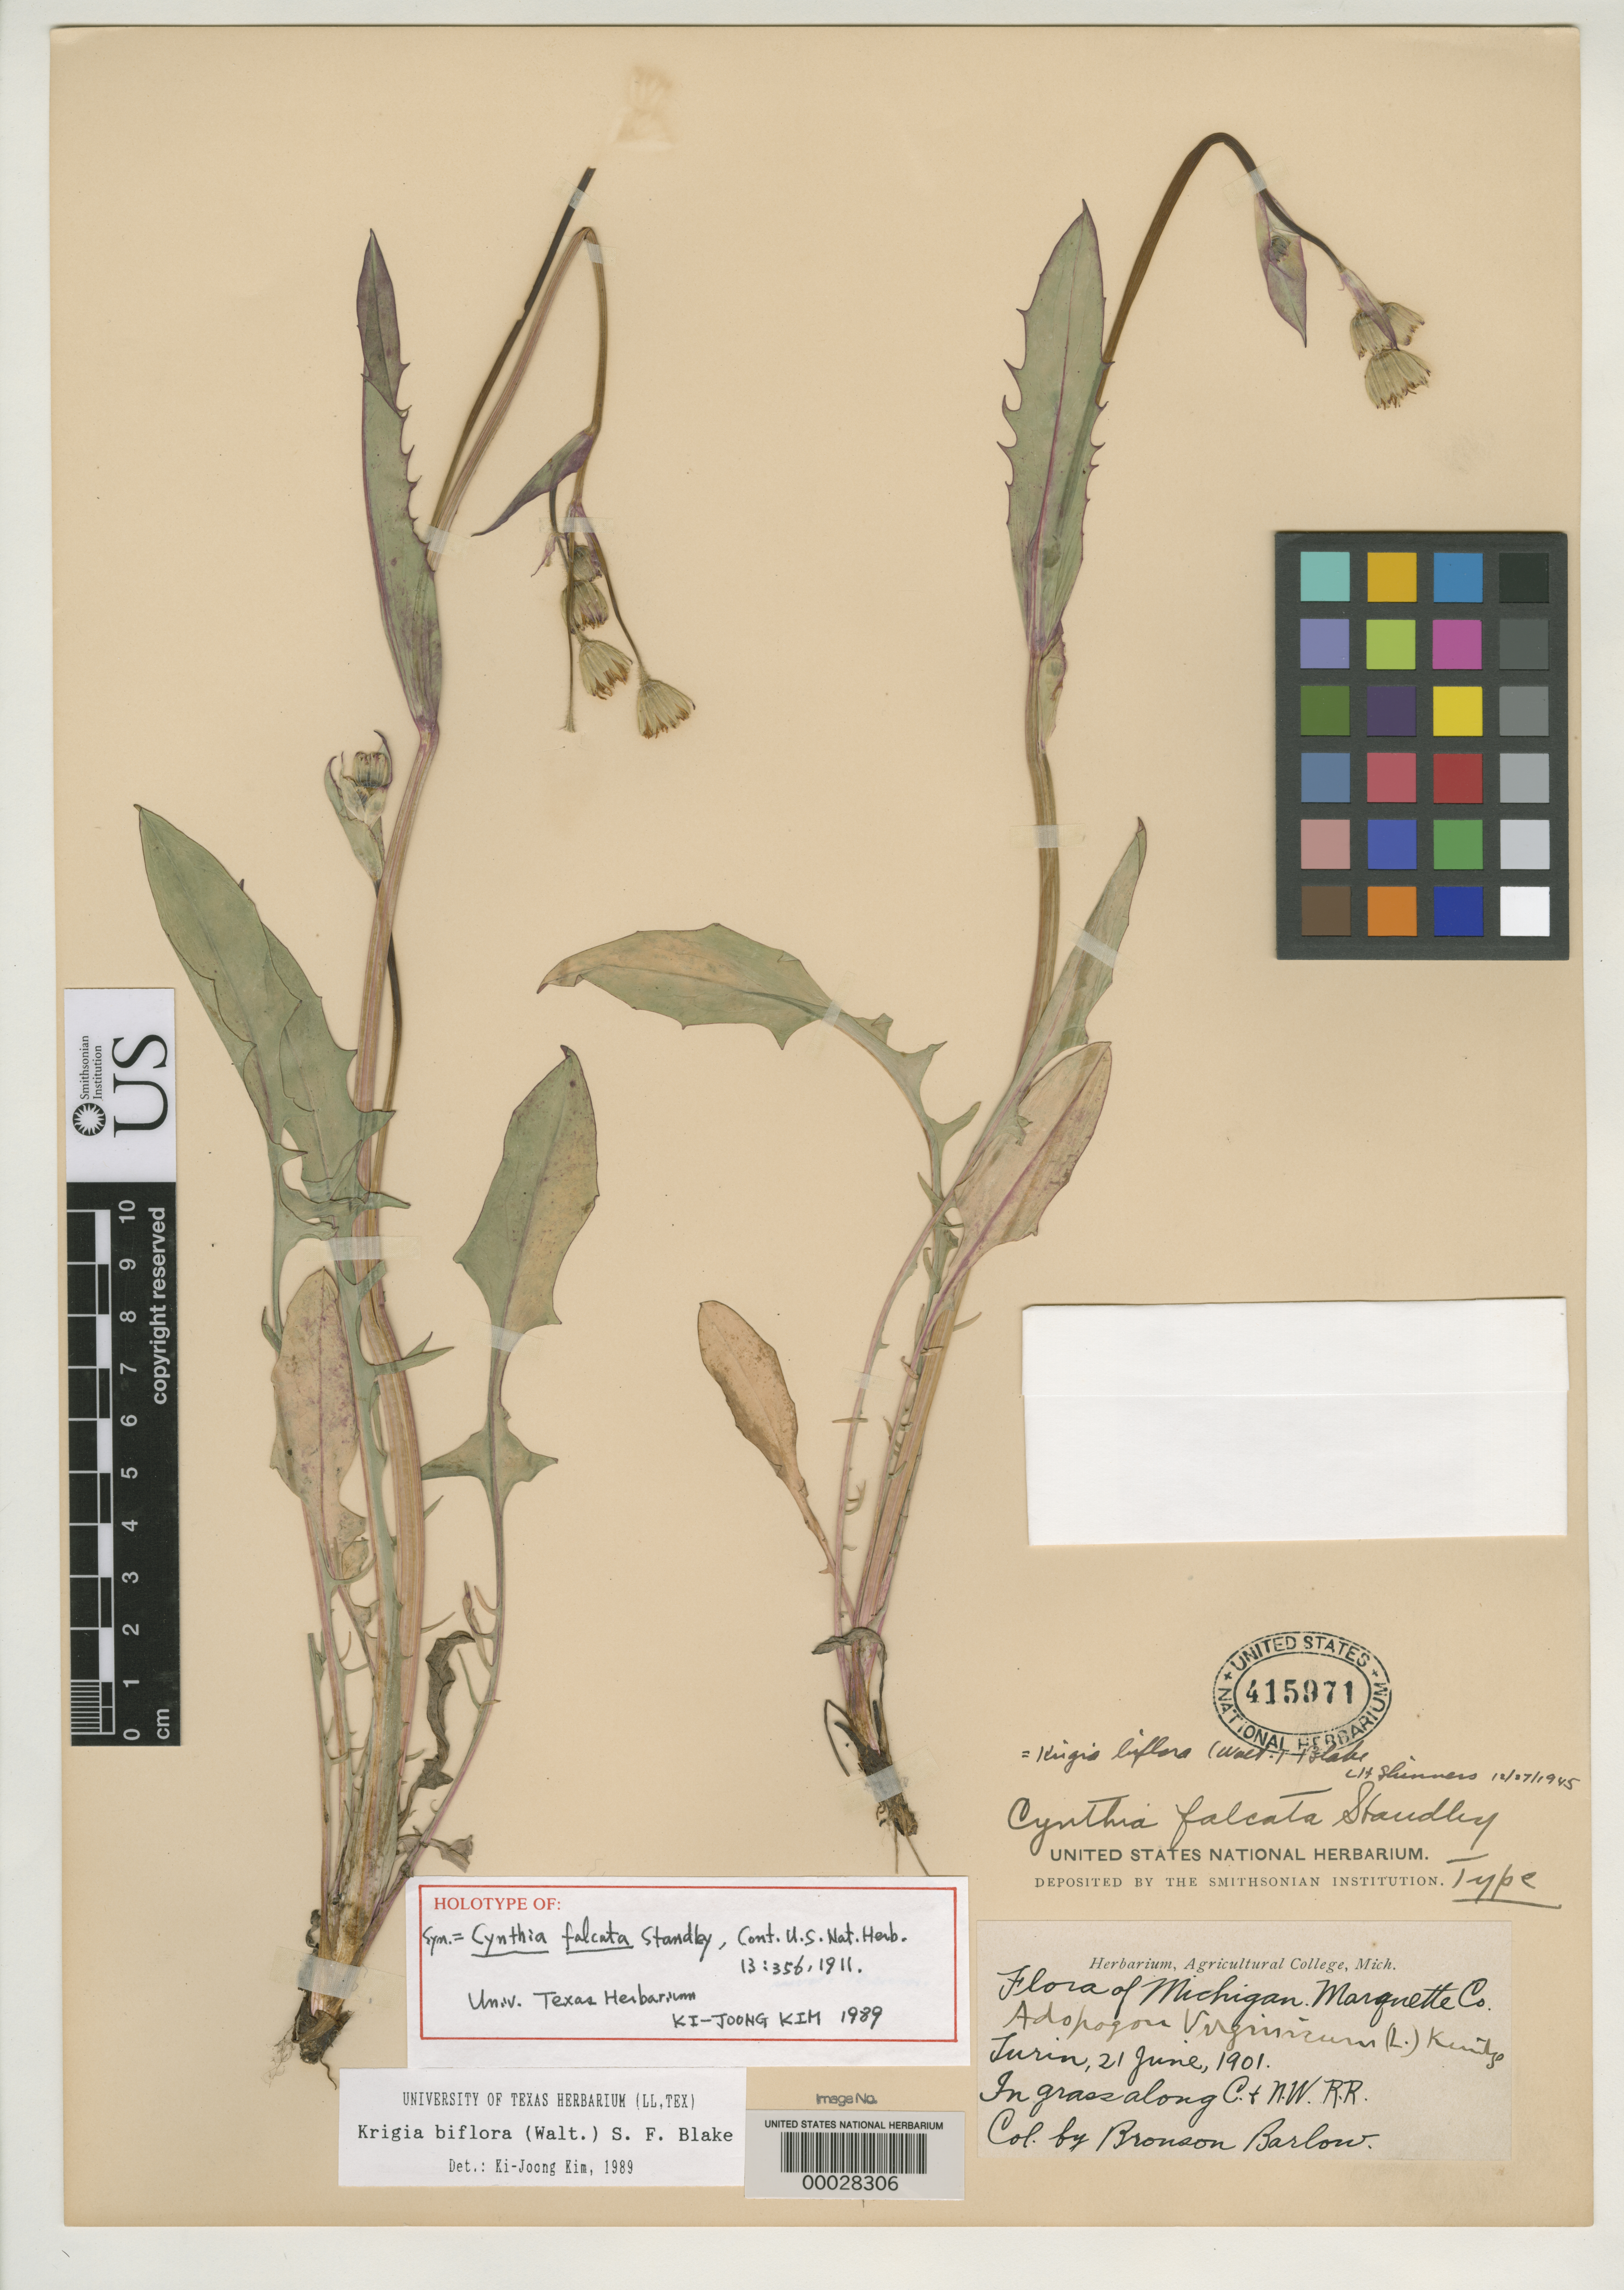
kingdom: Plantae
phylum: Tracheophyta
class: Magnoliopsida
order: Asterales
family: Asteraceae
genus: Cynthia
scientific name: Cynthia falcata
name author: Standl.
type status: Holotype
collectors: B. A. Barlow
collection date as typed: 21 Jun 1901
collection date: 1901-06-21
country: United States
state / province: Michigan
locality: Turin.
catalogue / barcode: US 415971